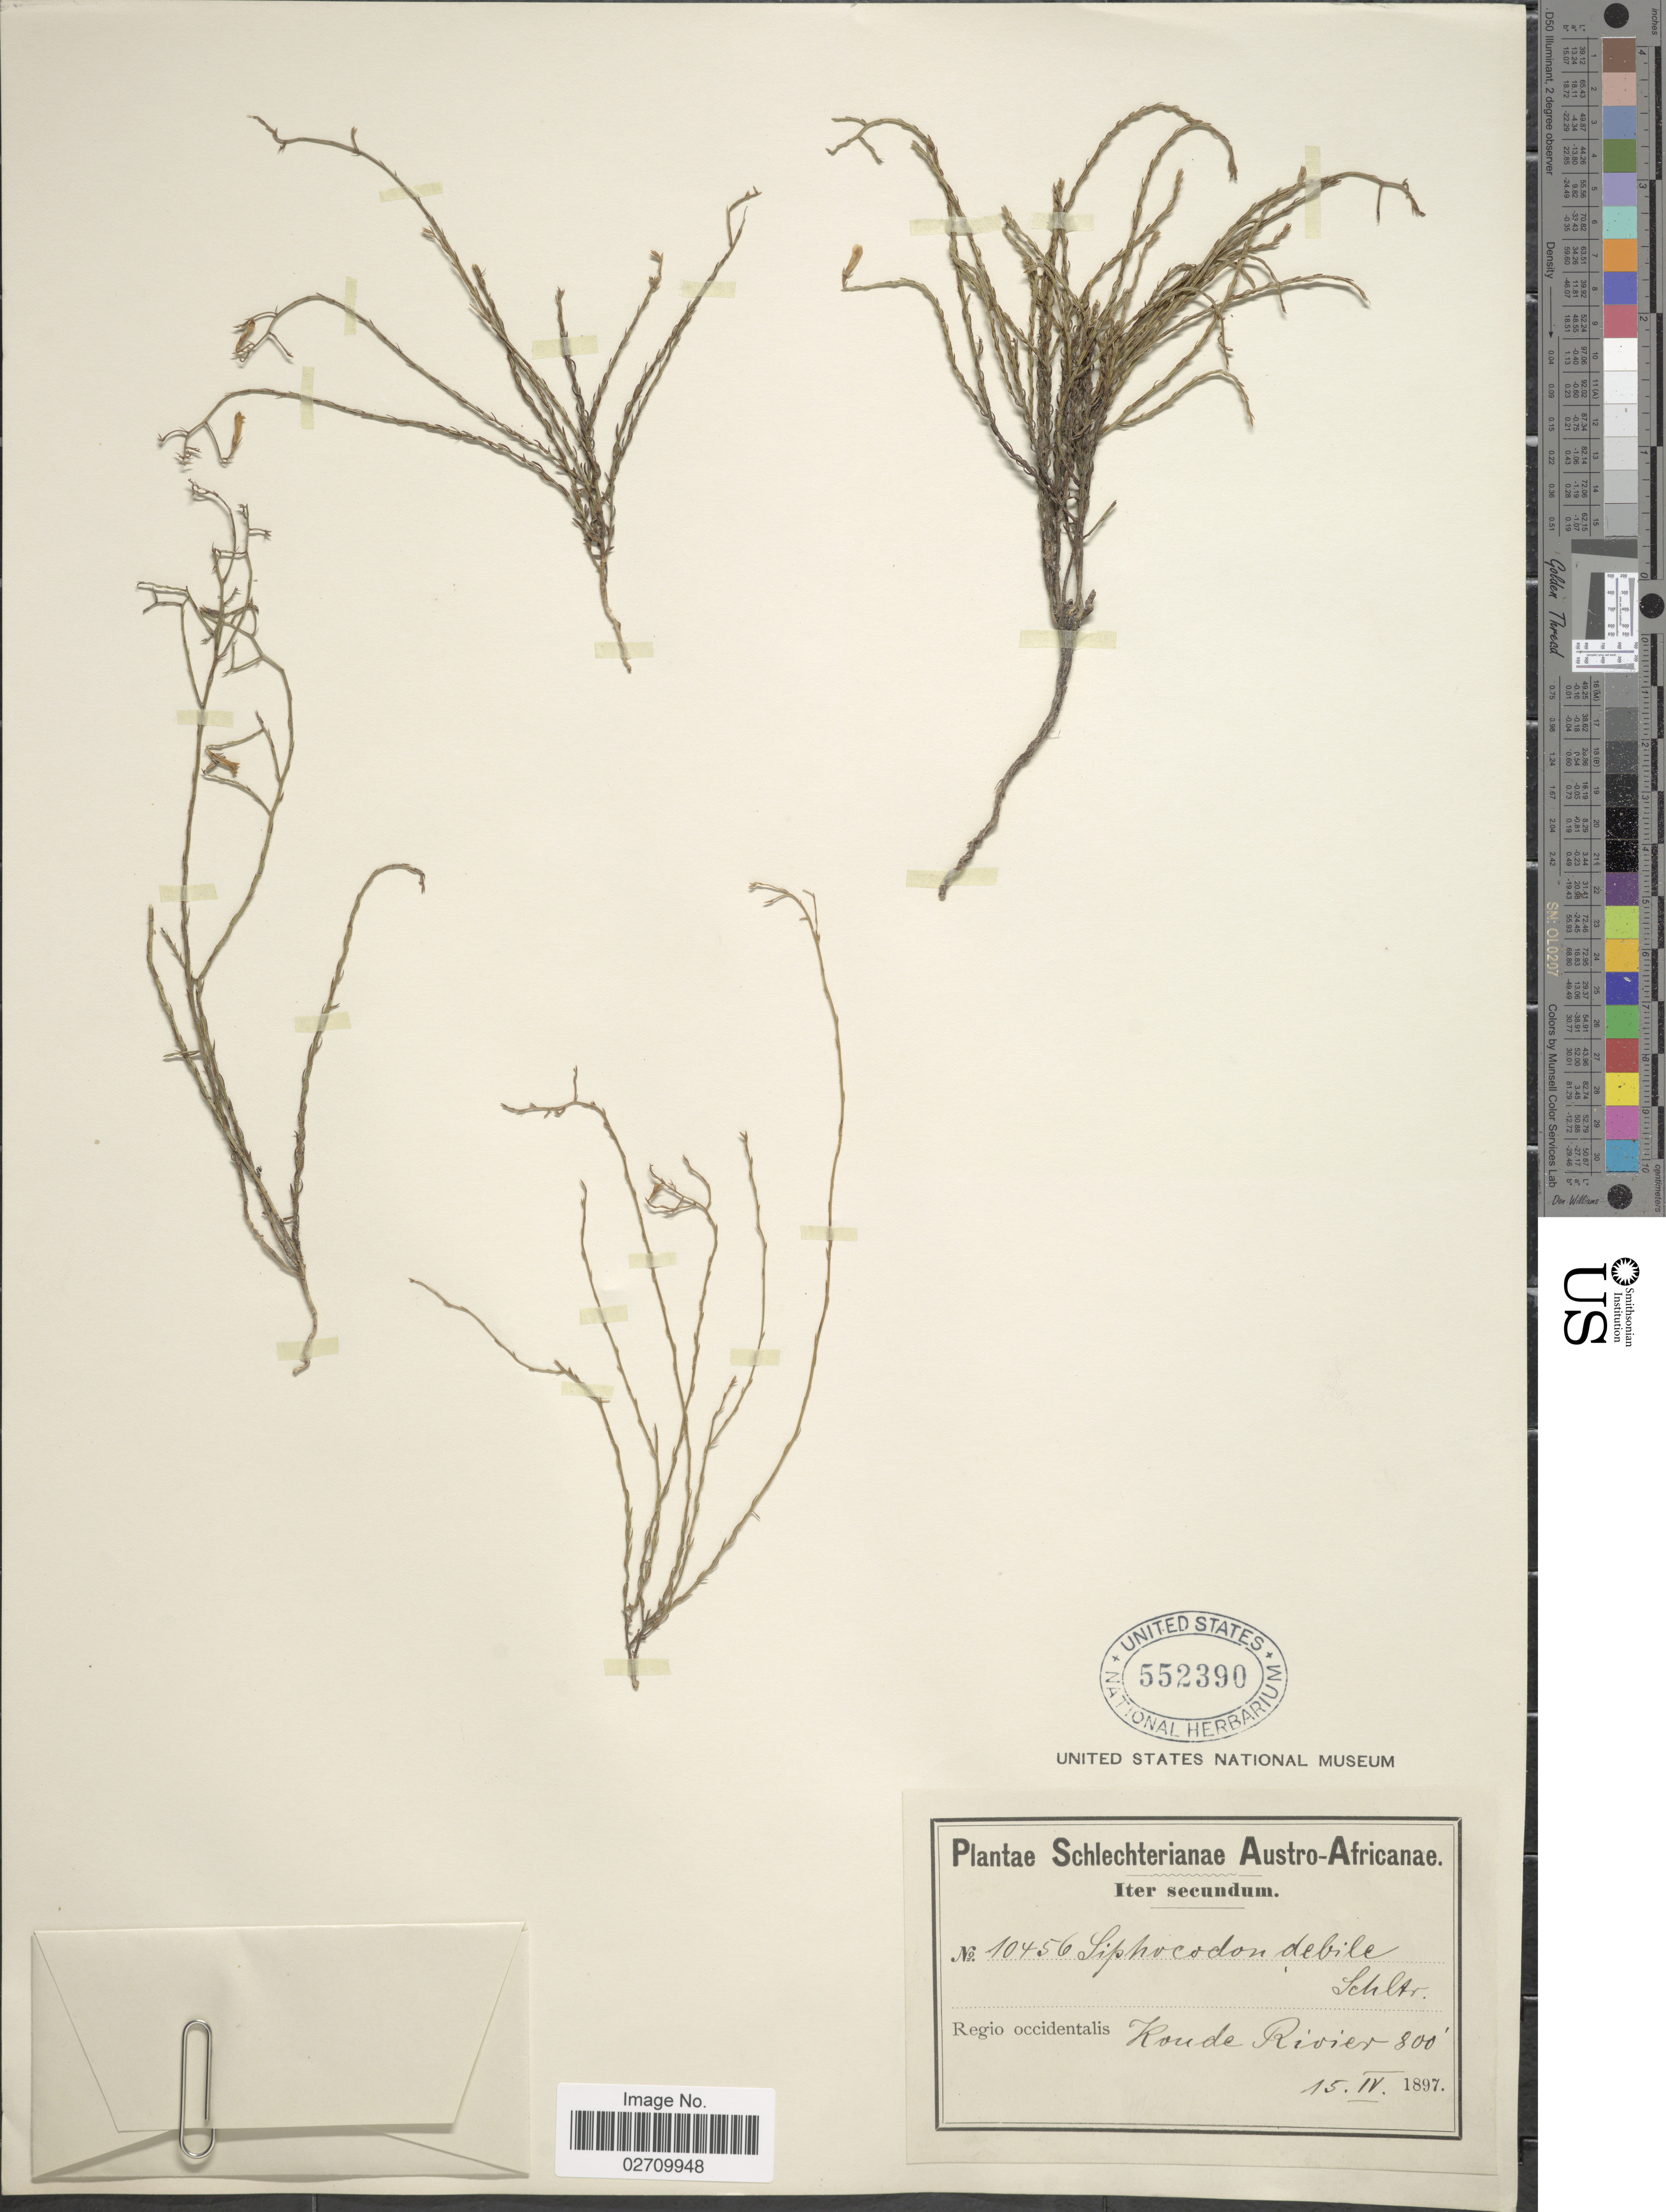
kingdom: Plantae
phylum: Tracheophyta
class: Magnoliopsida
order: Asterales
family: Campanulaceae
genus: Siphocodon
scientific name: Siphocodon debilis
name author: Schltr.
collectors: Schlechter, --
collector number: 10456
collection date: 1897-04-15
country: South Africa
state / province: Western Cape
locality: Austro-Africanae. Regio occidentalis; Koude Rivier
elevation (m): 244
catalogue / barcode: US 552390